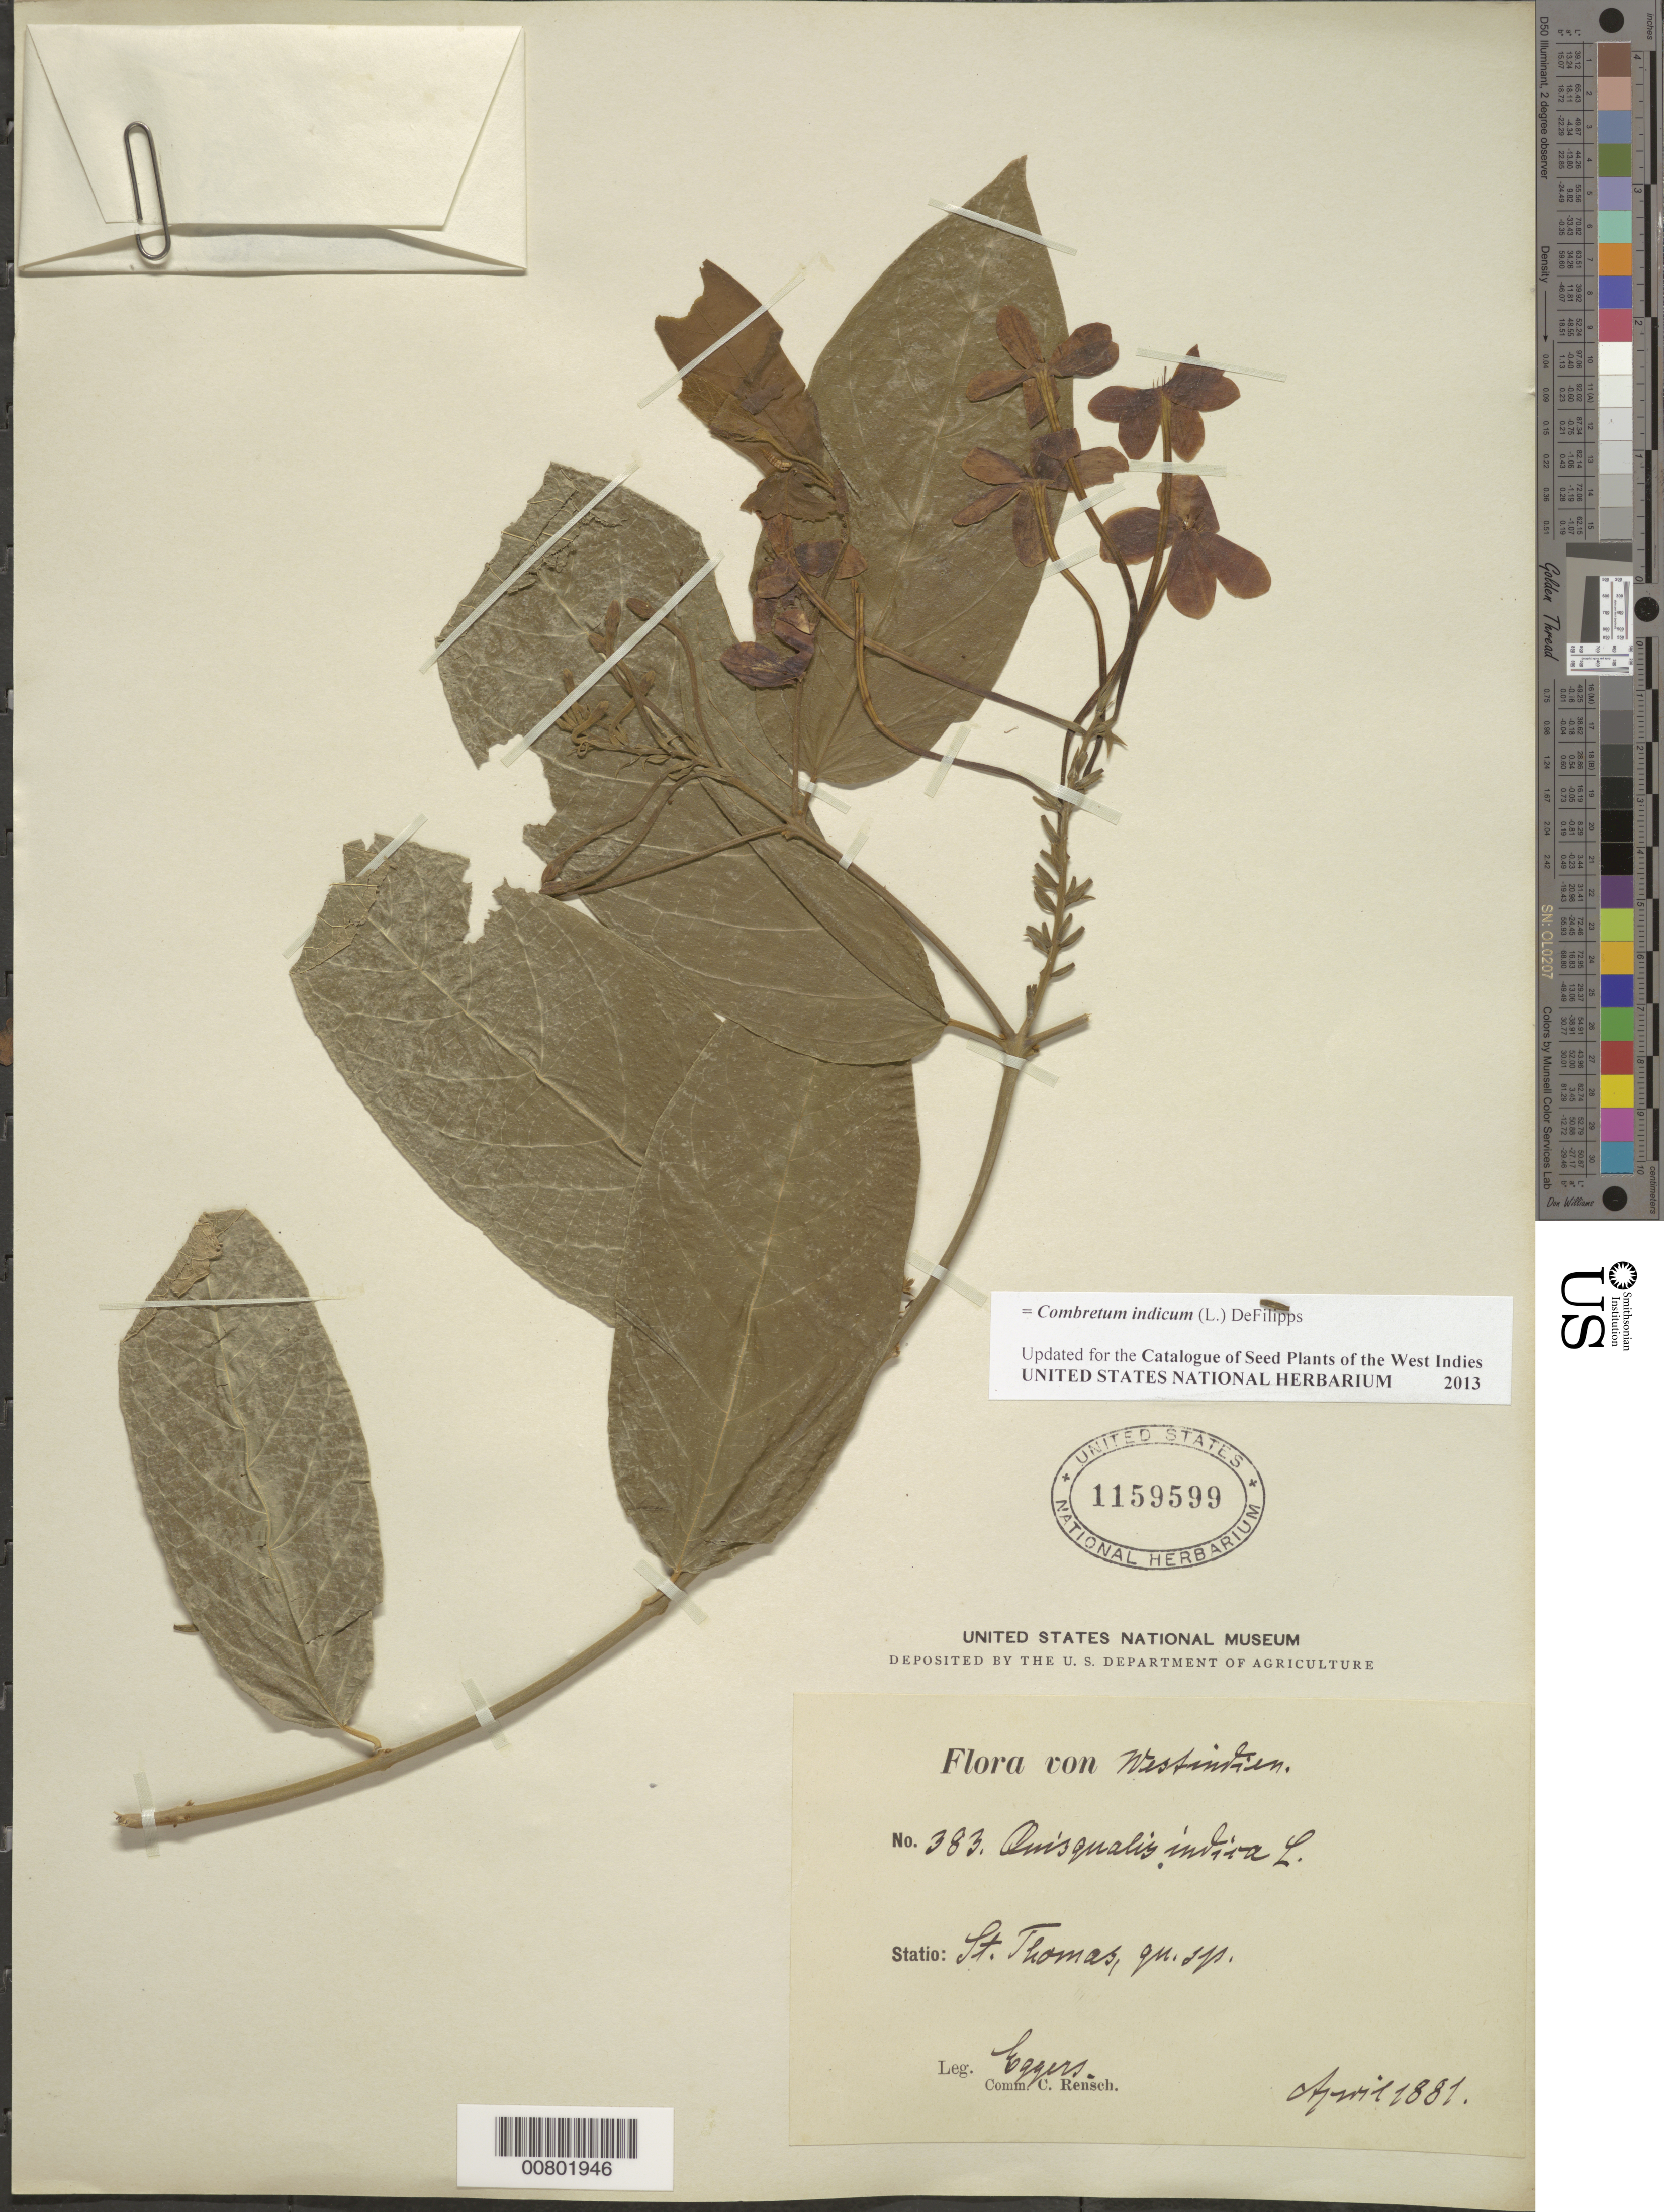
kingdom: Plantae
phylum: Tracheophyta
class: Magnoliopsida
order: Myrtales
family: Combretaceae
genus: Combretum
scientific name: Combretum indicum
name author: (L.) DeFilipps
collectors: H. F. A. von Eggers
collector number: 383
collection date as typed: Apr 1881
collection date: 1881-04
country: U.S. Virgin Islands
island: St. Thomas I.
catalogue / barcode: US 1159599